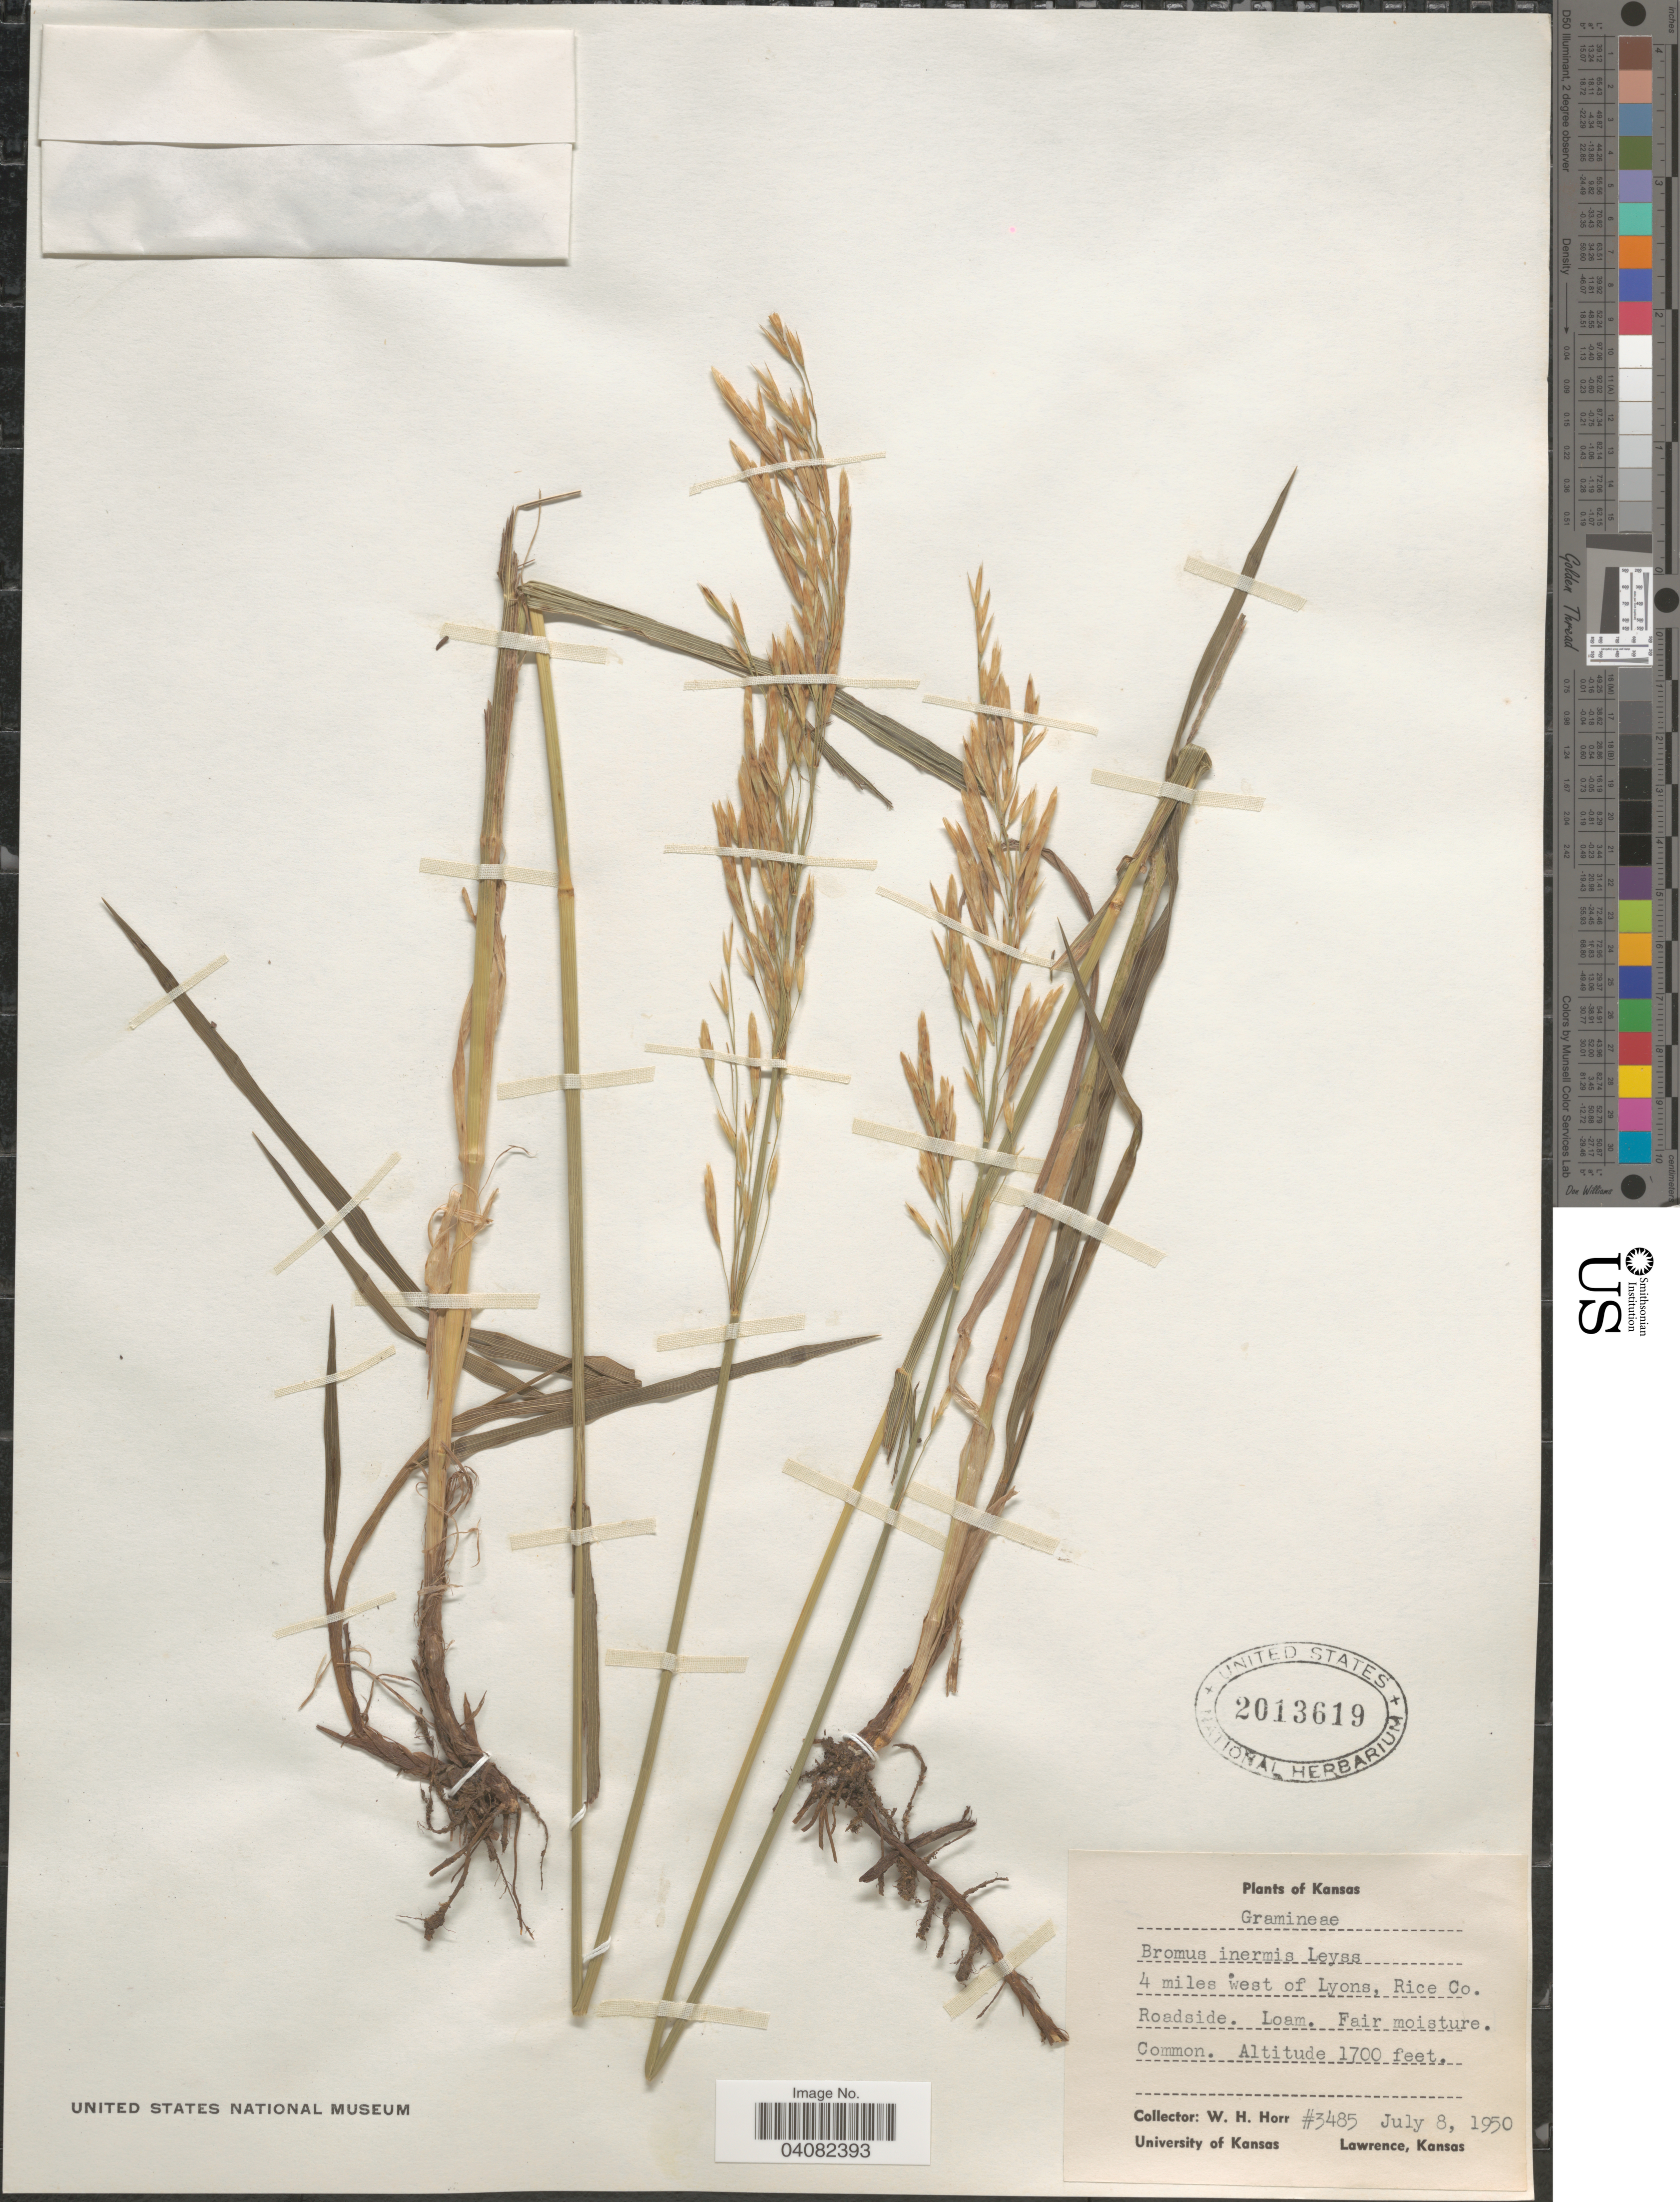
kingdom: Plantae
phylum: Tracheophyta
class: Liliopsida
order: Poales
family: Poaceae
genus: Bromus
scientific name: Bromus inermis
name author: Leyss.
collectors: W. H. Horr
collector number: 3485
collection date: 1950-07-08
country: United States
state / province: Kansas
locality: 4 miles west of Lyons, Rice Co. Roadside. Loam.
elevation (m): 518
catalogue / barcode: US 2013619